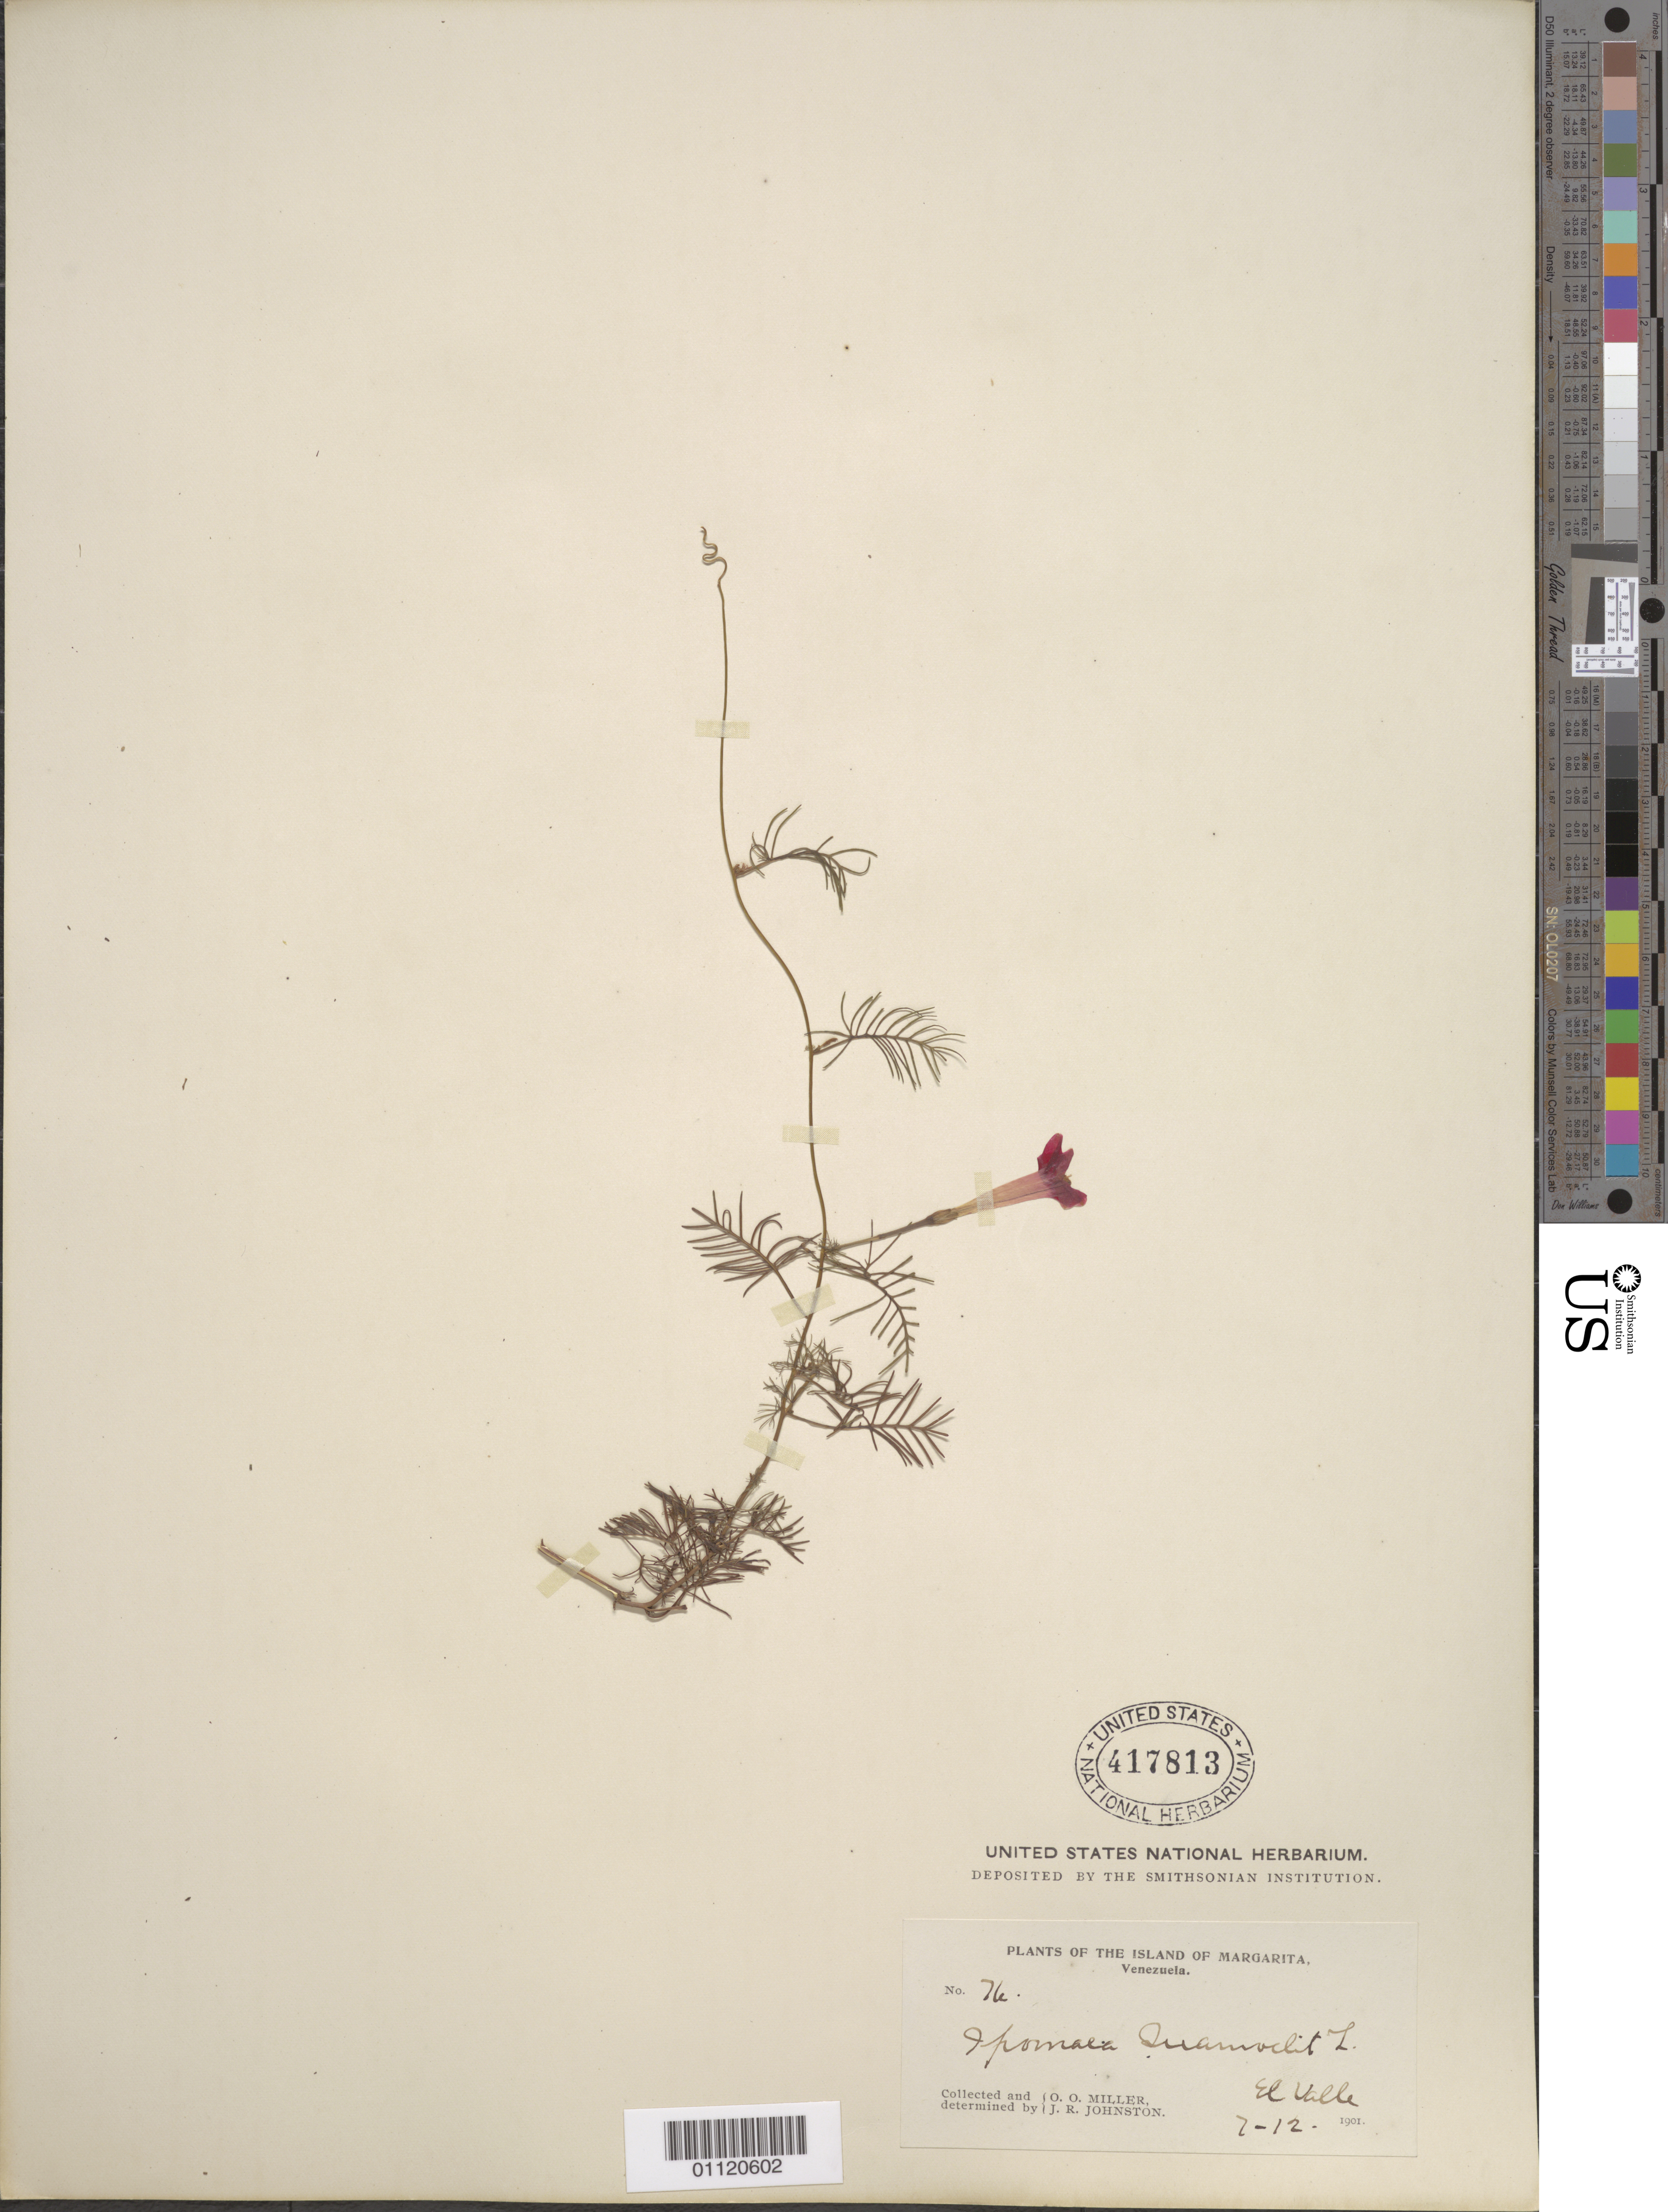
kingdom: Plantae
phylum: Tracheophyta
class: Magnoliopsida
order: Solanales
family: Convolvulaceae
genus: Ipomoea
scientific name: Ipomoea quamoclit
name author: L.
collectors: O. O. Miller & J. Johnston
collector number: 76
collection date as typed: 12 Jul 1901 or 07 Dec 1901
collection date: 1901-07-12 or 1901-12-07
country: Venezuela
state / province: Nueva Esparta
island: Margarita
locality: El Valle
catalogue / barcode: US 417813